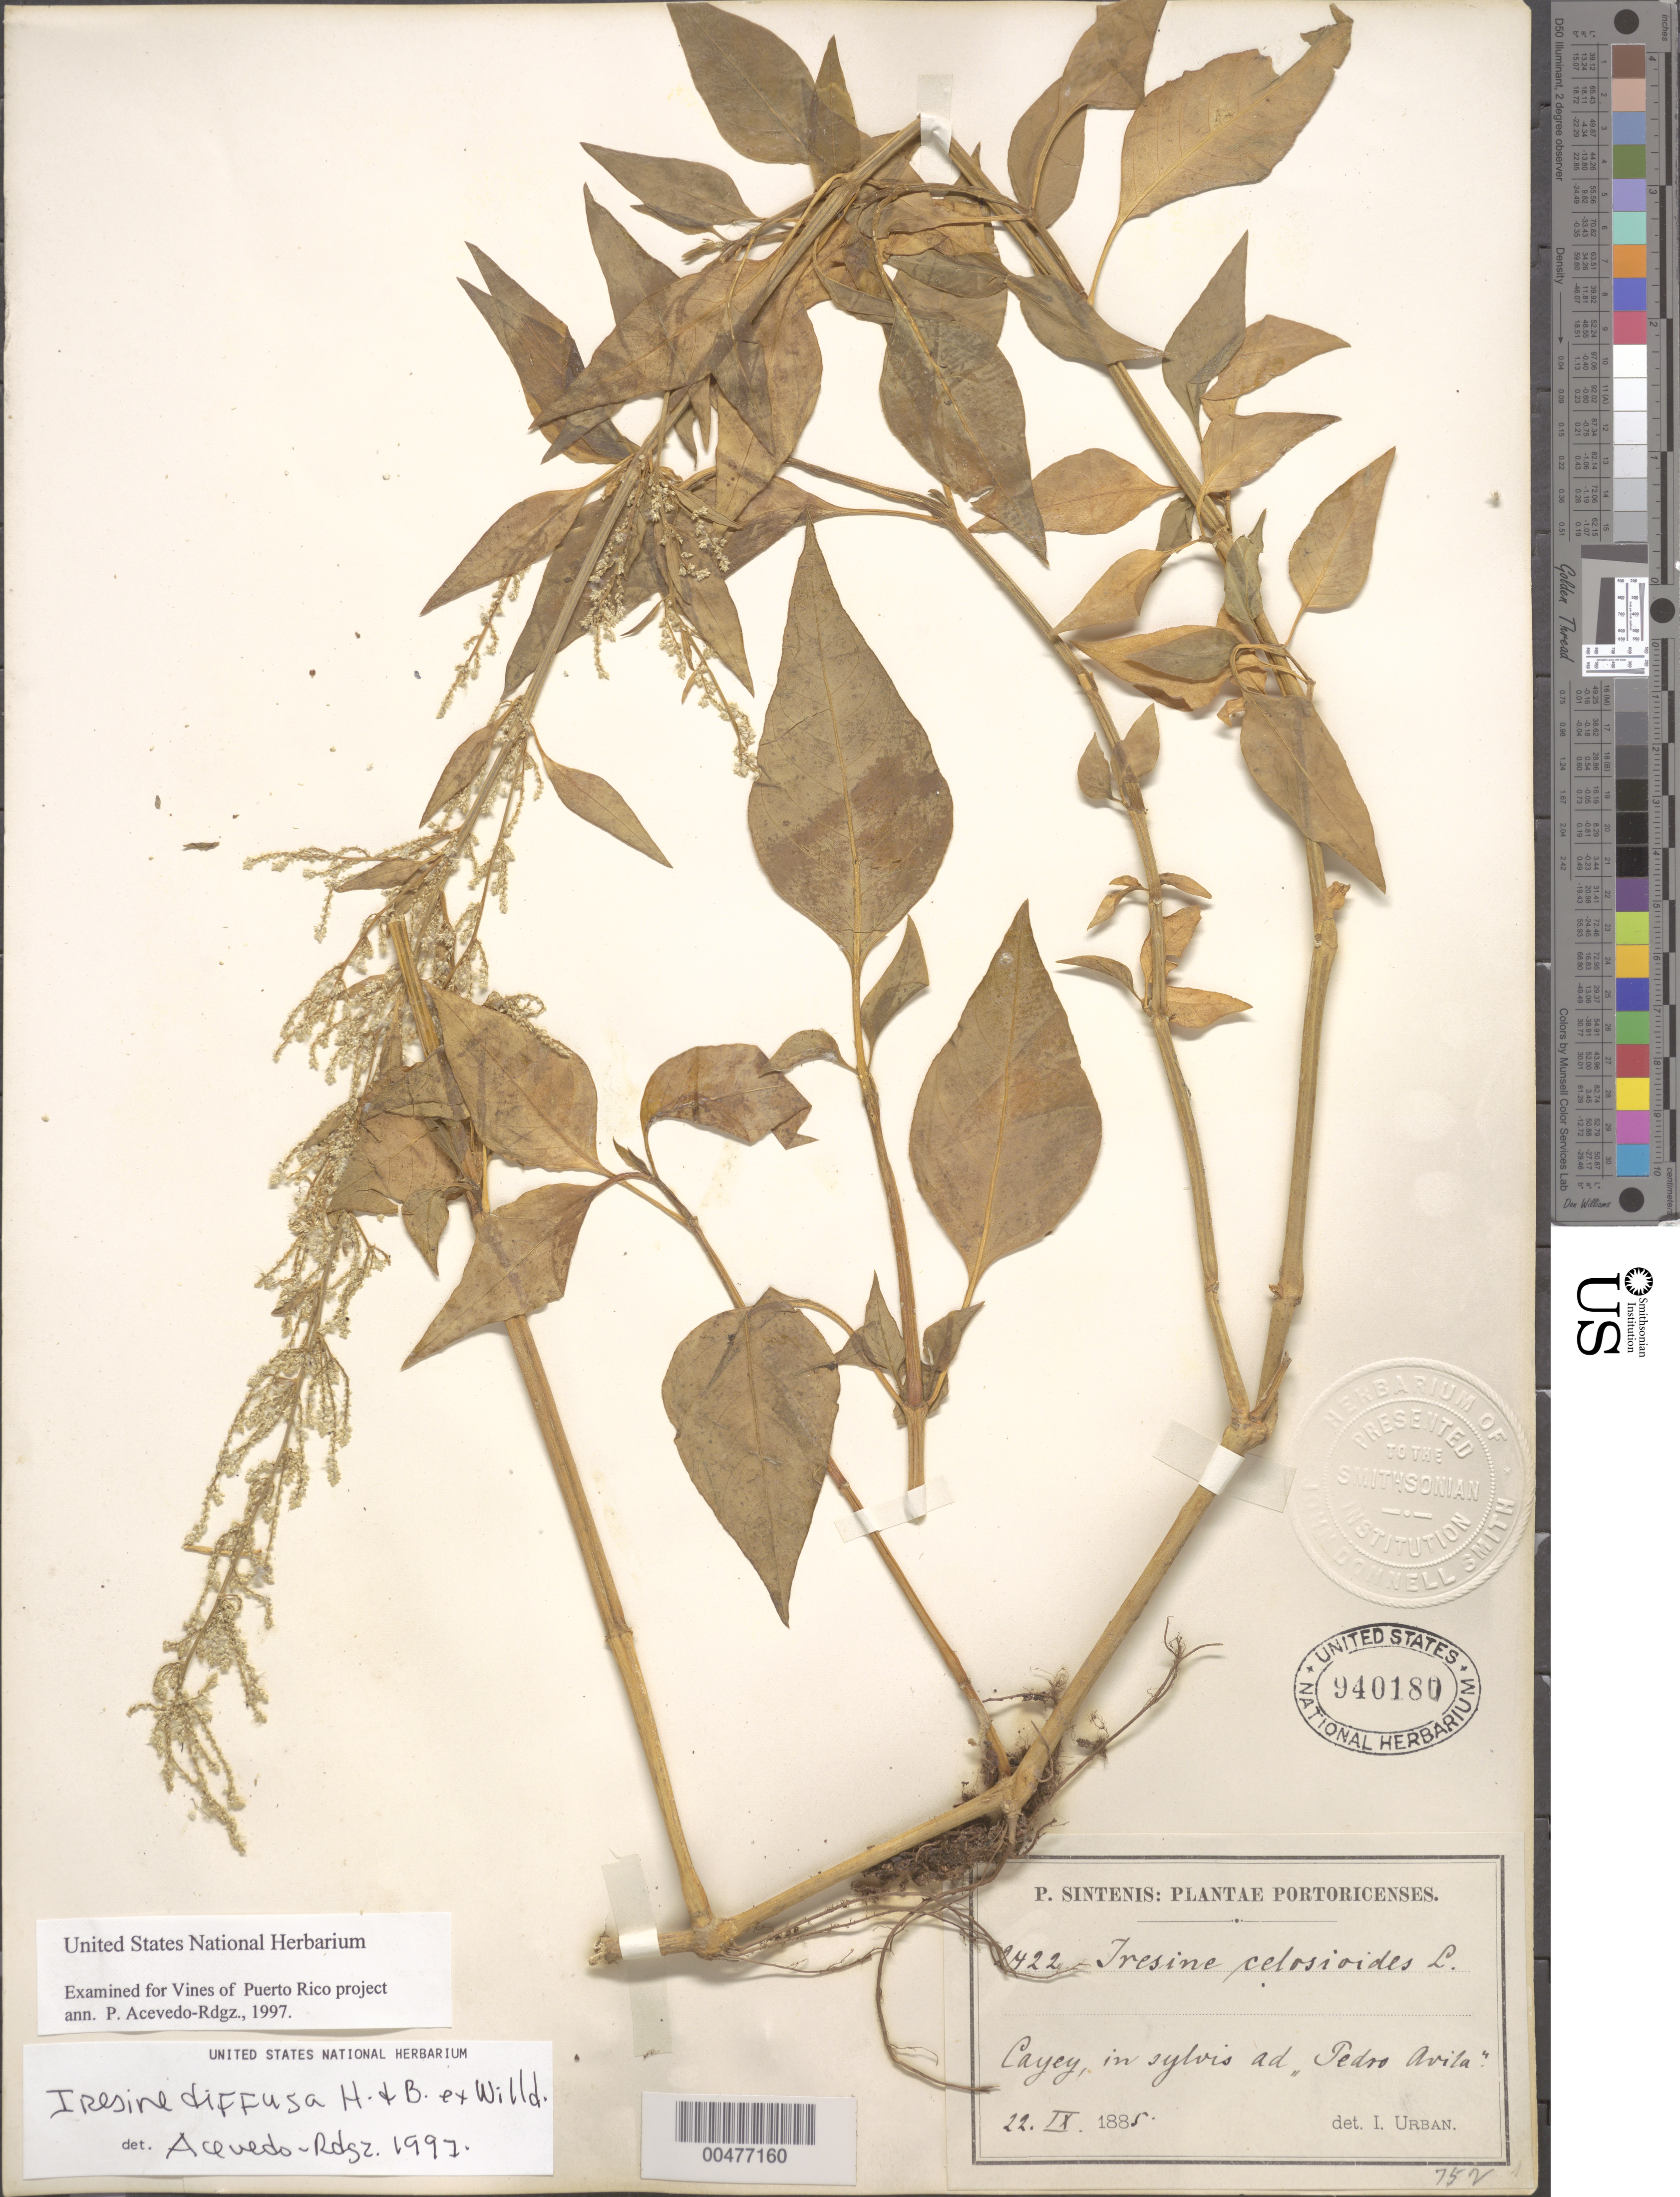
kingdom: Plantae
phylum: Tracheophyta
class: Magnoliopsida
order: Caryophyllales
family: Amaranthaceae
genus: Iresine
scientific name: Iresine diffusa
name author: Humb. & Bonpl. ex Willd.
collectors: P. Sintenis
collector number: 2422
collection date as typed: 22 Sep 1885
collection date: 1885-09-22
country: Puerto Rico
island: Greater Antilles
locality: Cayey. in sylvis ad "Pedro Avila"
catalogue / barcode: US 940180